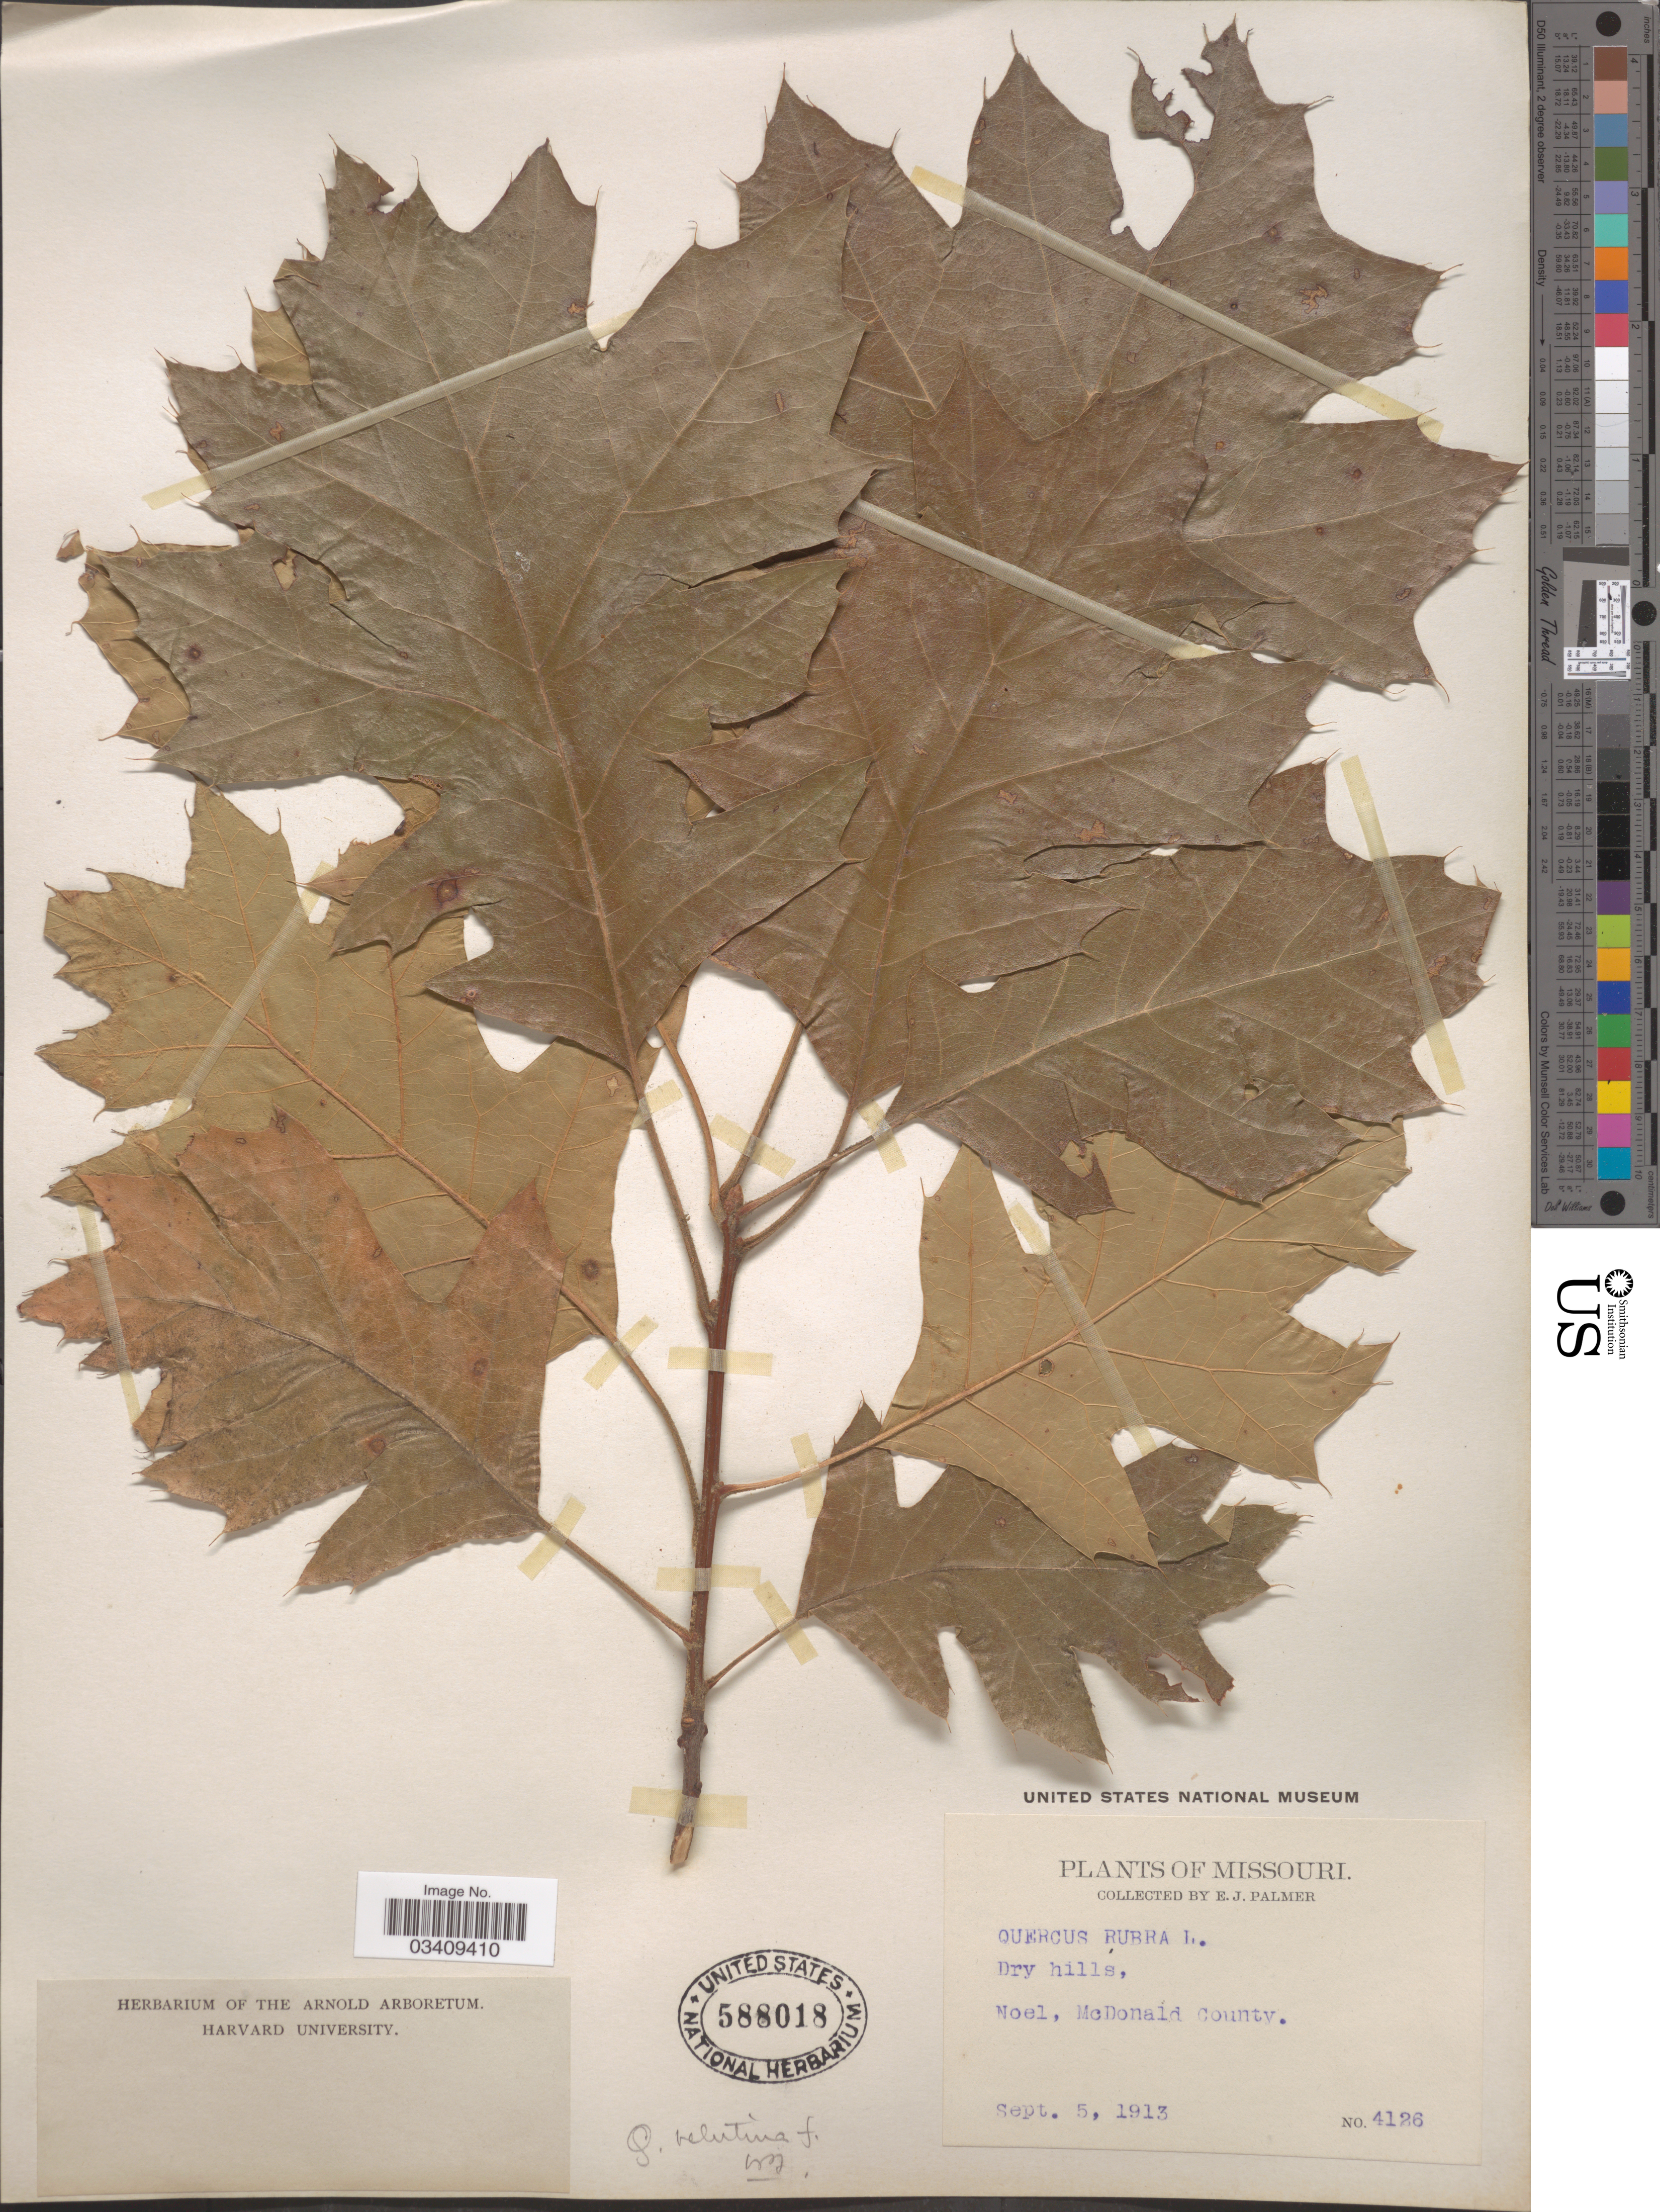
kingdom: Plantae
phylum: Tracheophyta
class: Magnoliopsida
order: Fagales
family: Fagaceae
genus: Quercus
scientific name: Quercus velutina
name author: Lam.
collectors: E. J. Palmer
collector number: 4126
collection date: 1913-09-05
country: United States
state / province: Missouri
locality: Dry hills, Noel, McDonald County.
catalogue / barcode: US 588018